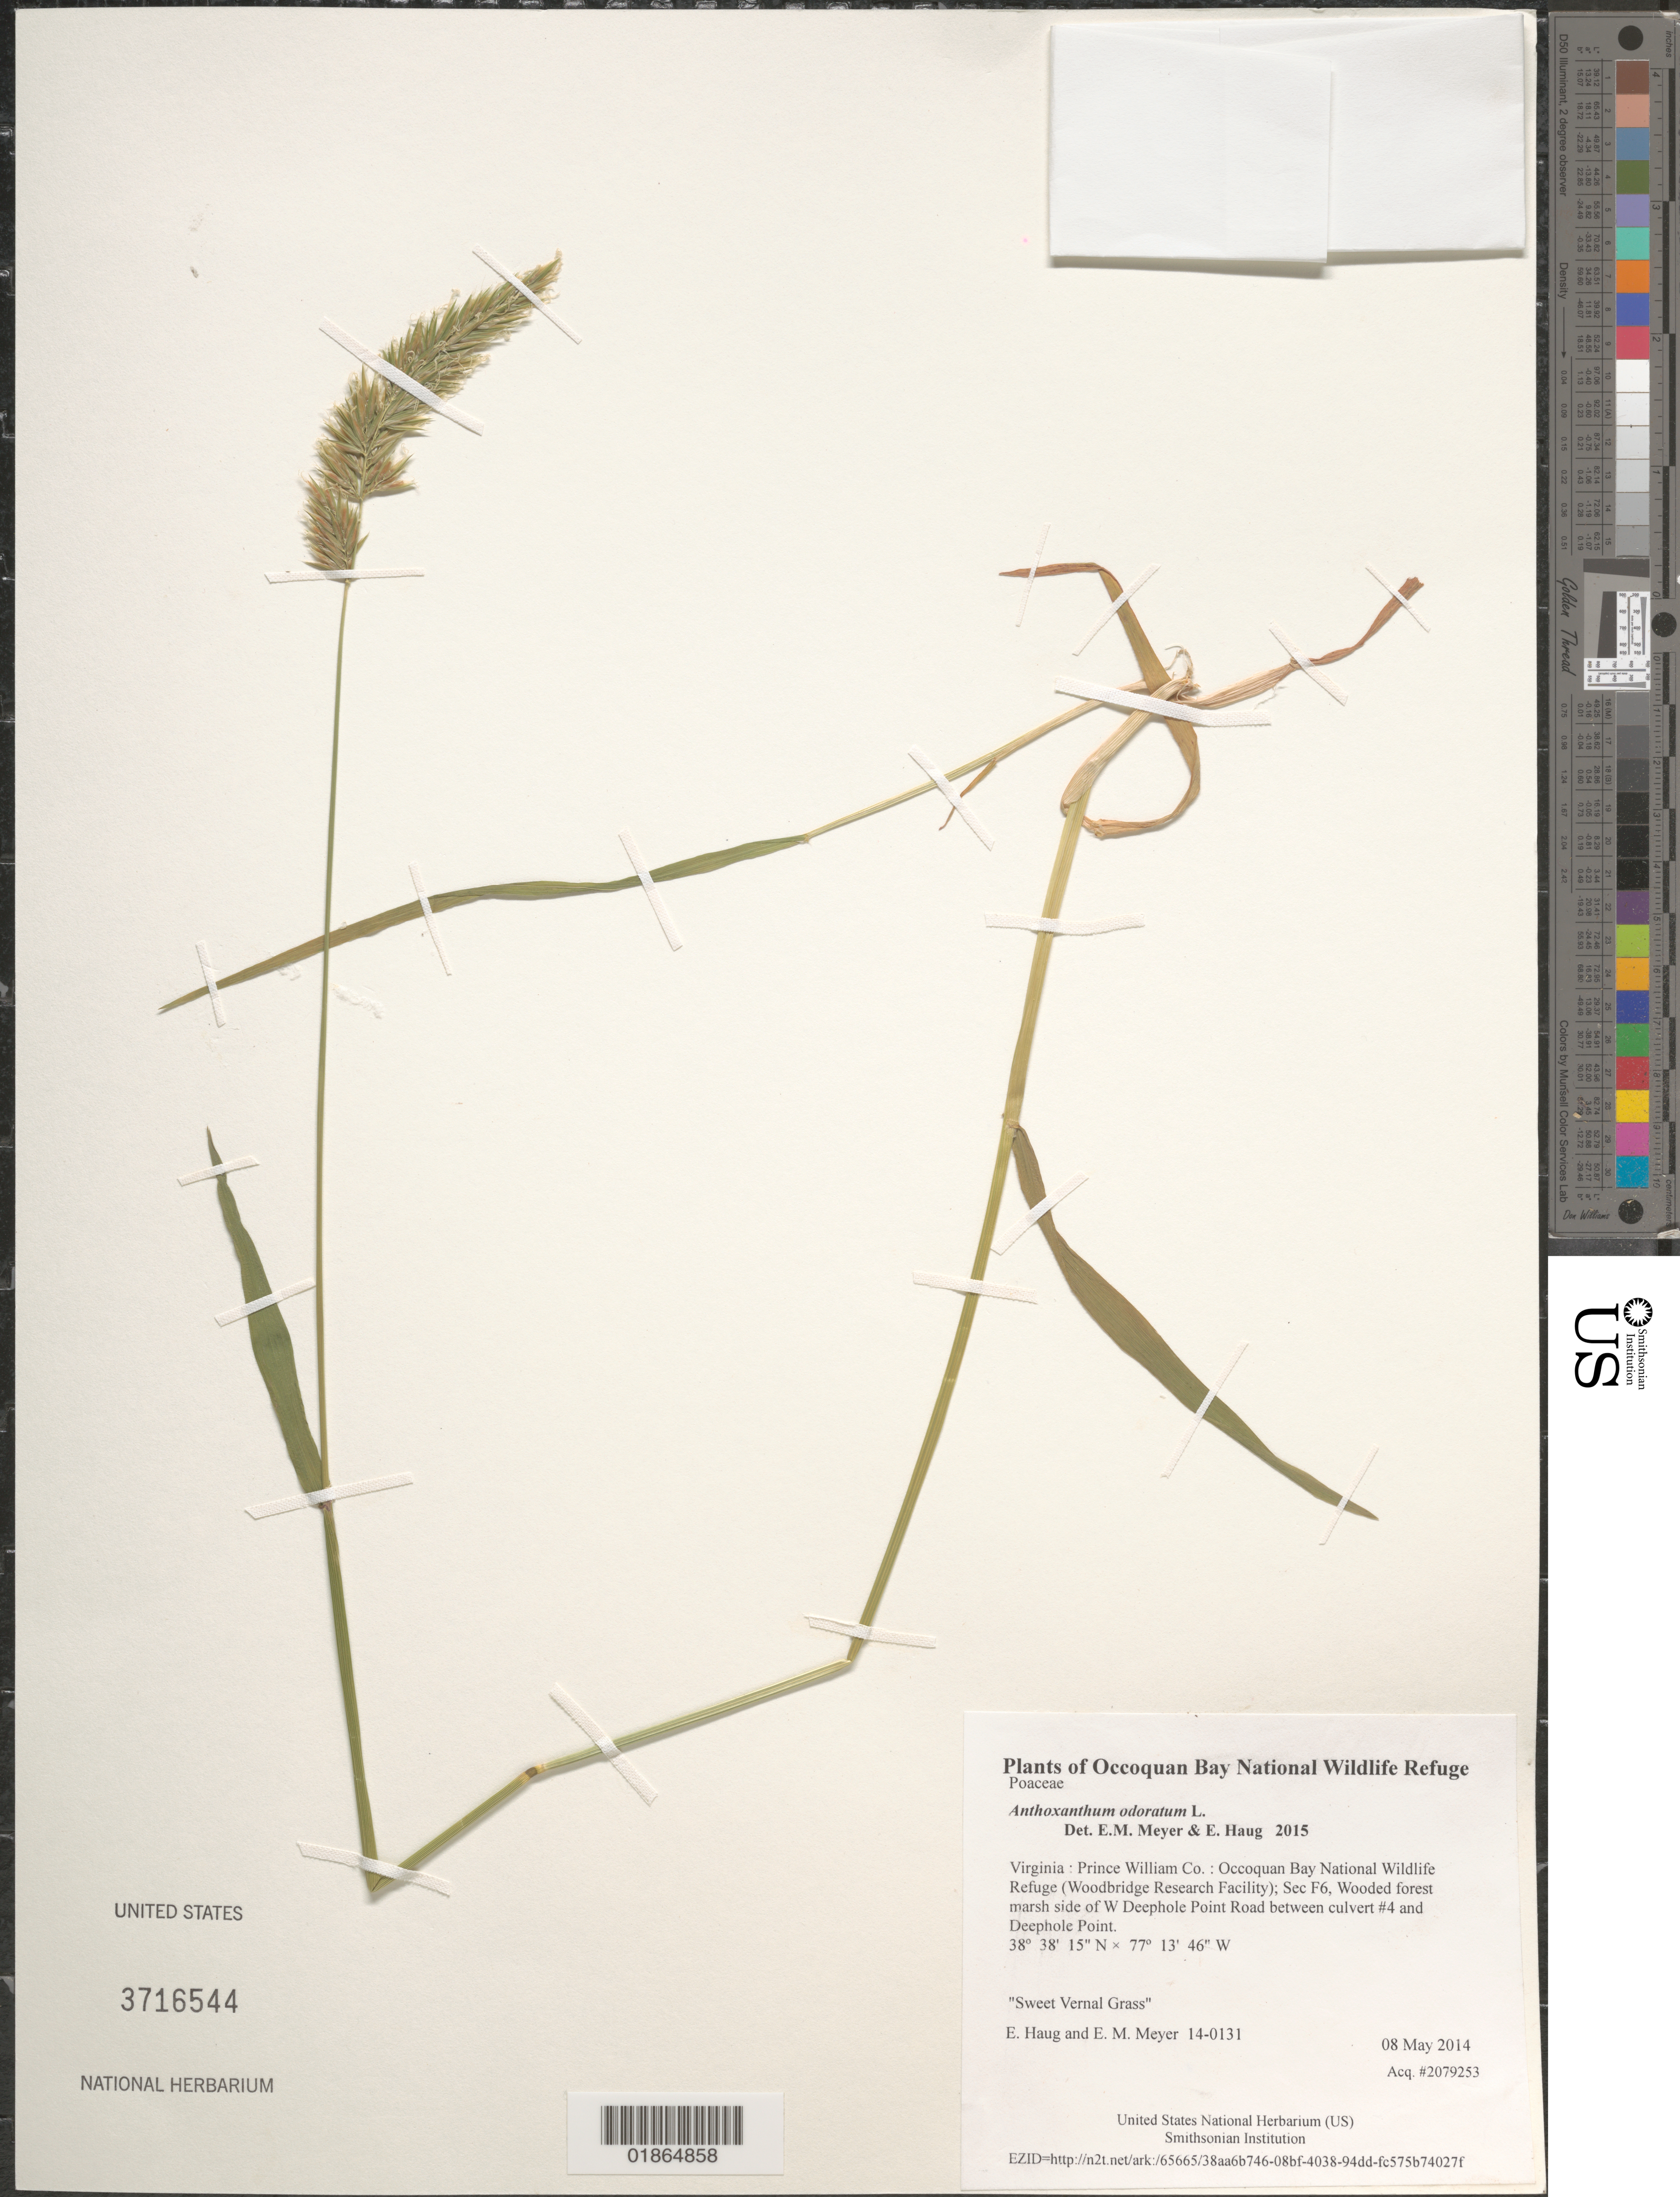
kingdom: Plantae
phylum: Tracheophyta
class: Liliopsida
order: Poales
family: Poaceae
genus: Anthoxanthum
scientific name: Anthoxanthum odoratum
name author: L.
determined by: Meyer, E. M.; Haug, E.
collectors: E. Haug & E. M. Meyer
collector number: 14-0131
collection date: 2014-05-08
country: United States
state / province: Virginia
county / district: Prince William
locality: Occoquan Bay National Wildlife Refuge (Woodbridge Research Facility); Sec F6, Wooded forest marsh side of W Deephole Point Road between culvert #4 and Deephole Point.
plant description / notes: Sweet Vernal Grass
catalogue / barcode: US 3716544